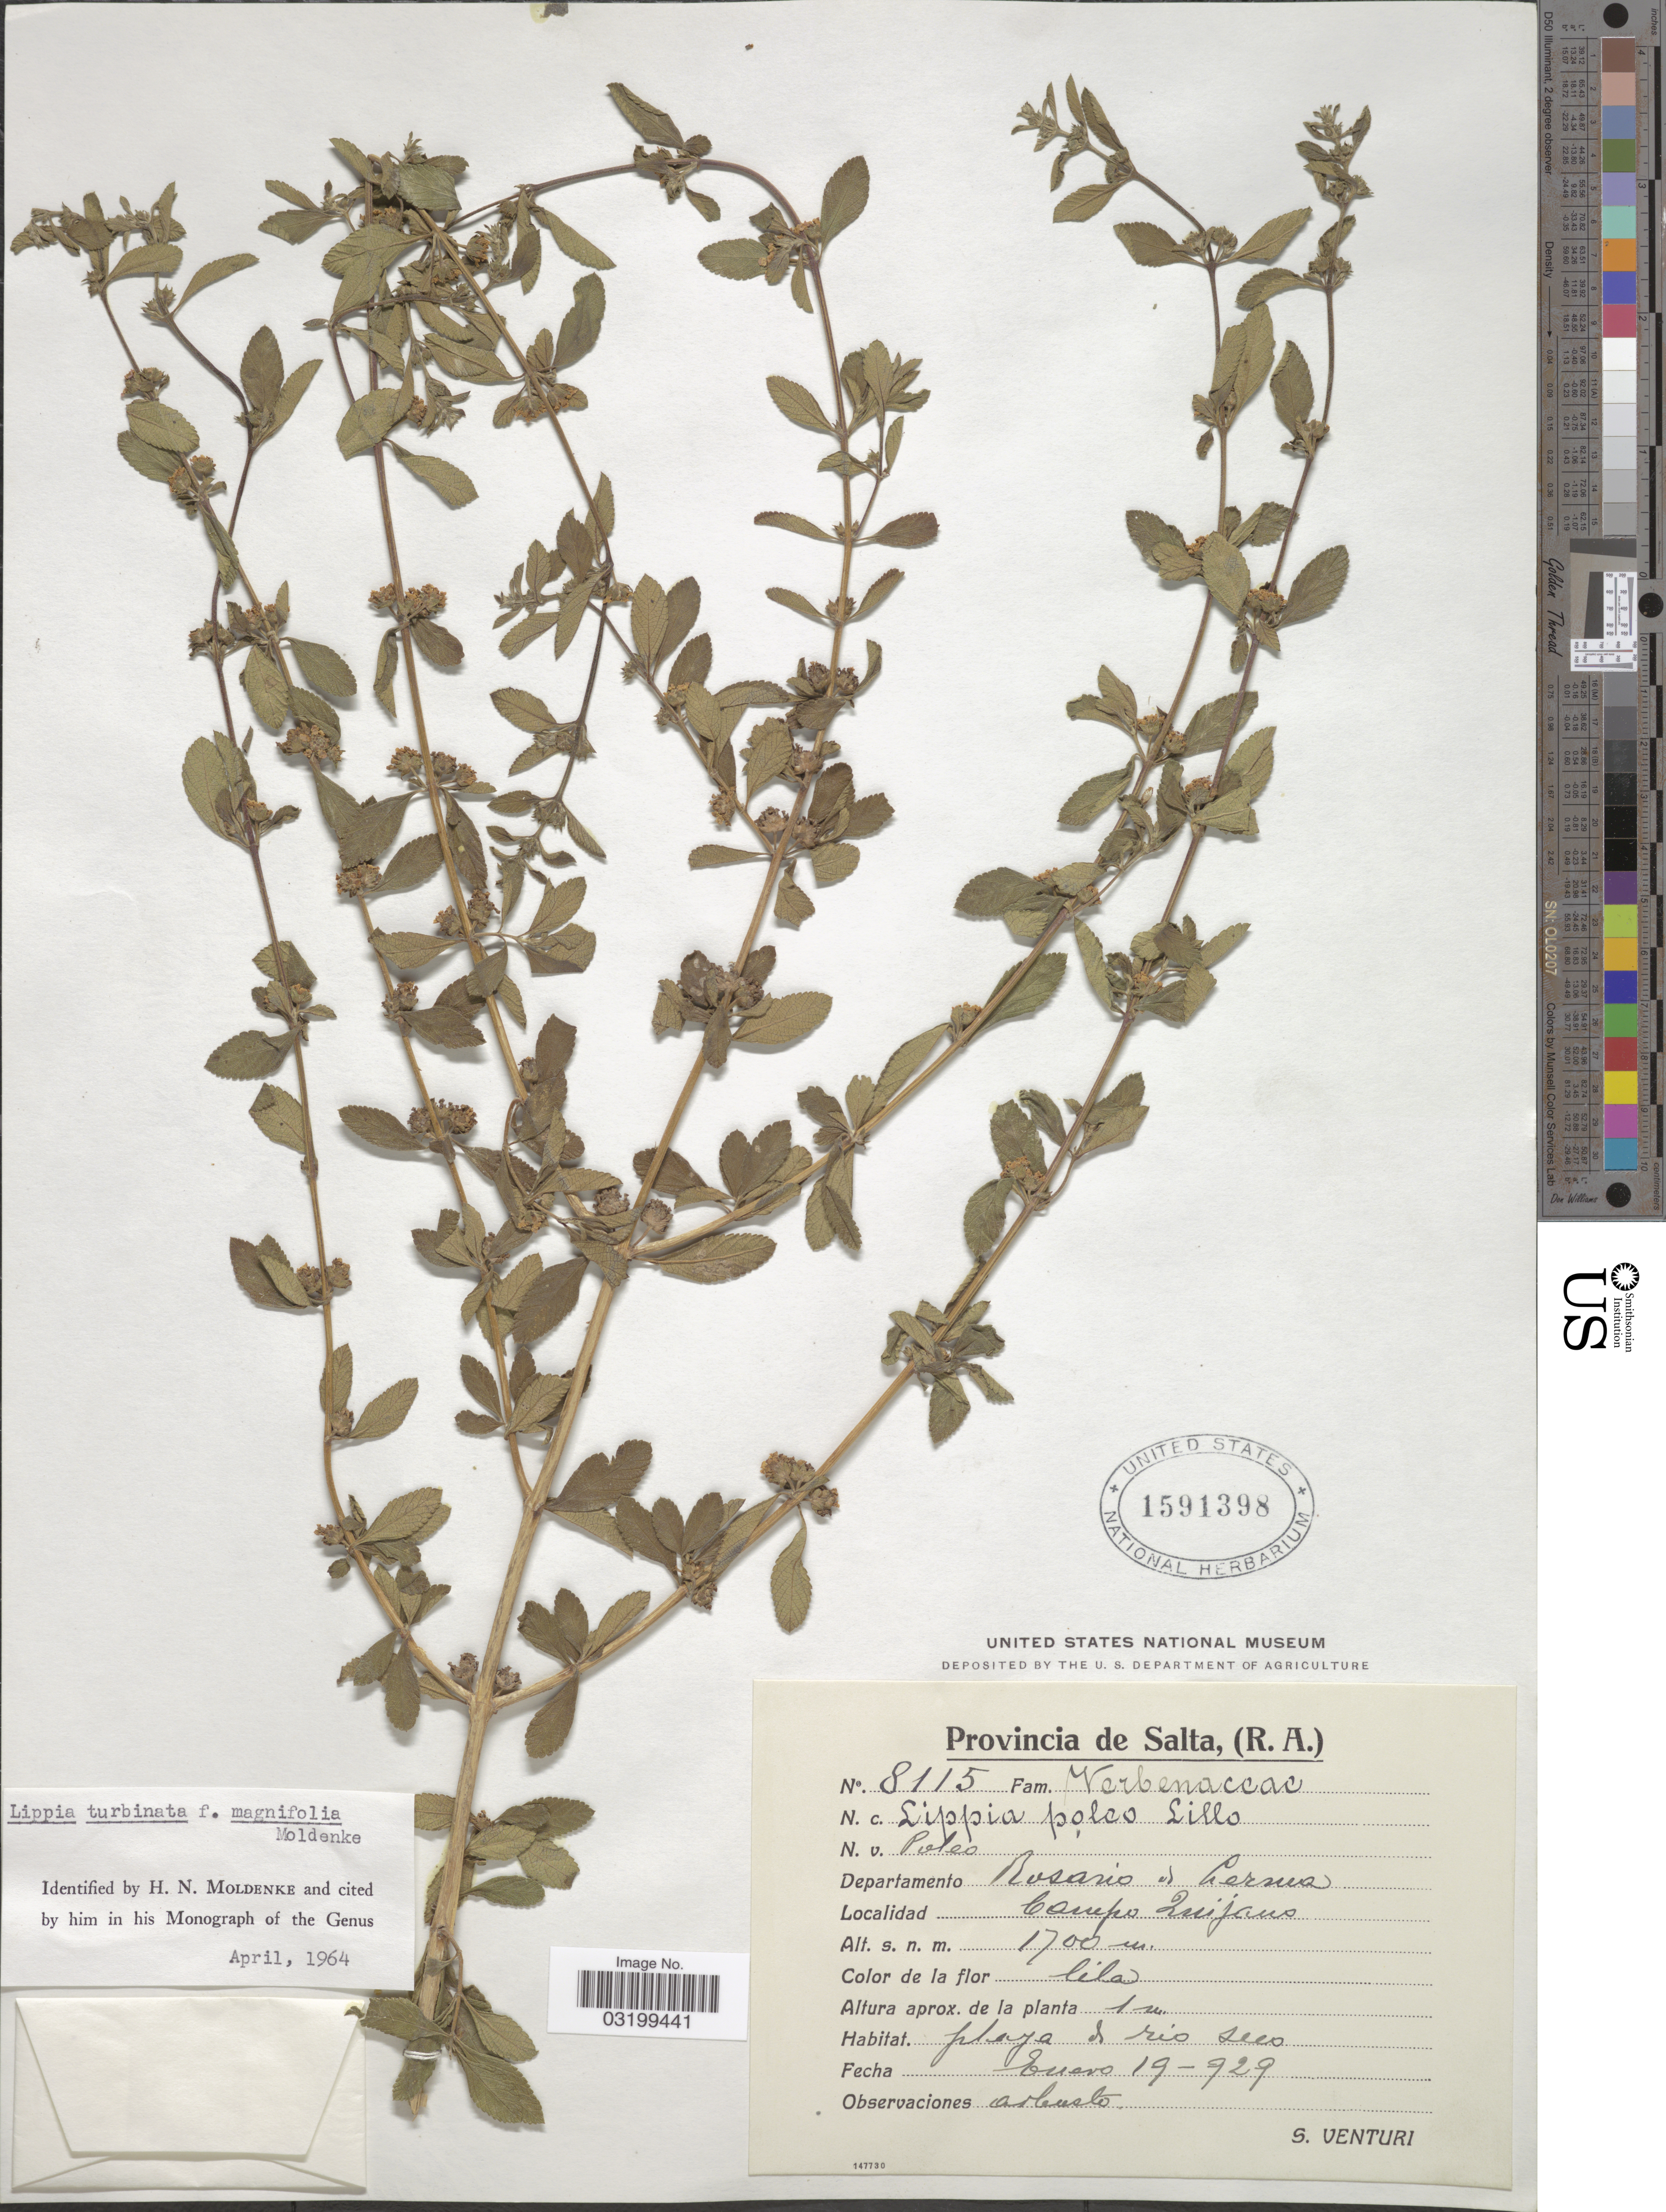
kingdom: Plantae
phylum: Tracheophyta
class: Magnoliopsida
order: Lamiales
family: Verbenaceae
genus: Lippia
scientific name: Lippia turbinata f. magnifolia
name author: Moldenke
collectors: S. Venturi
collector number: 8115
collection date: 1929-01-19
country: Argentina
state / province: Salta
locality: Departamento Rosario de Lerma. Campo Quijano.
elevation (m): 1700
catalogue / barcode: US 1591398